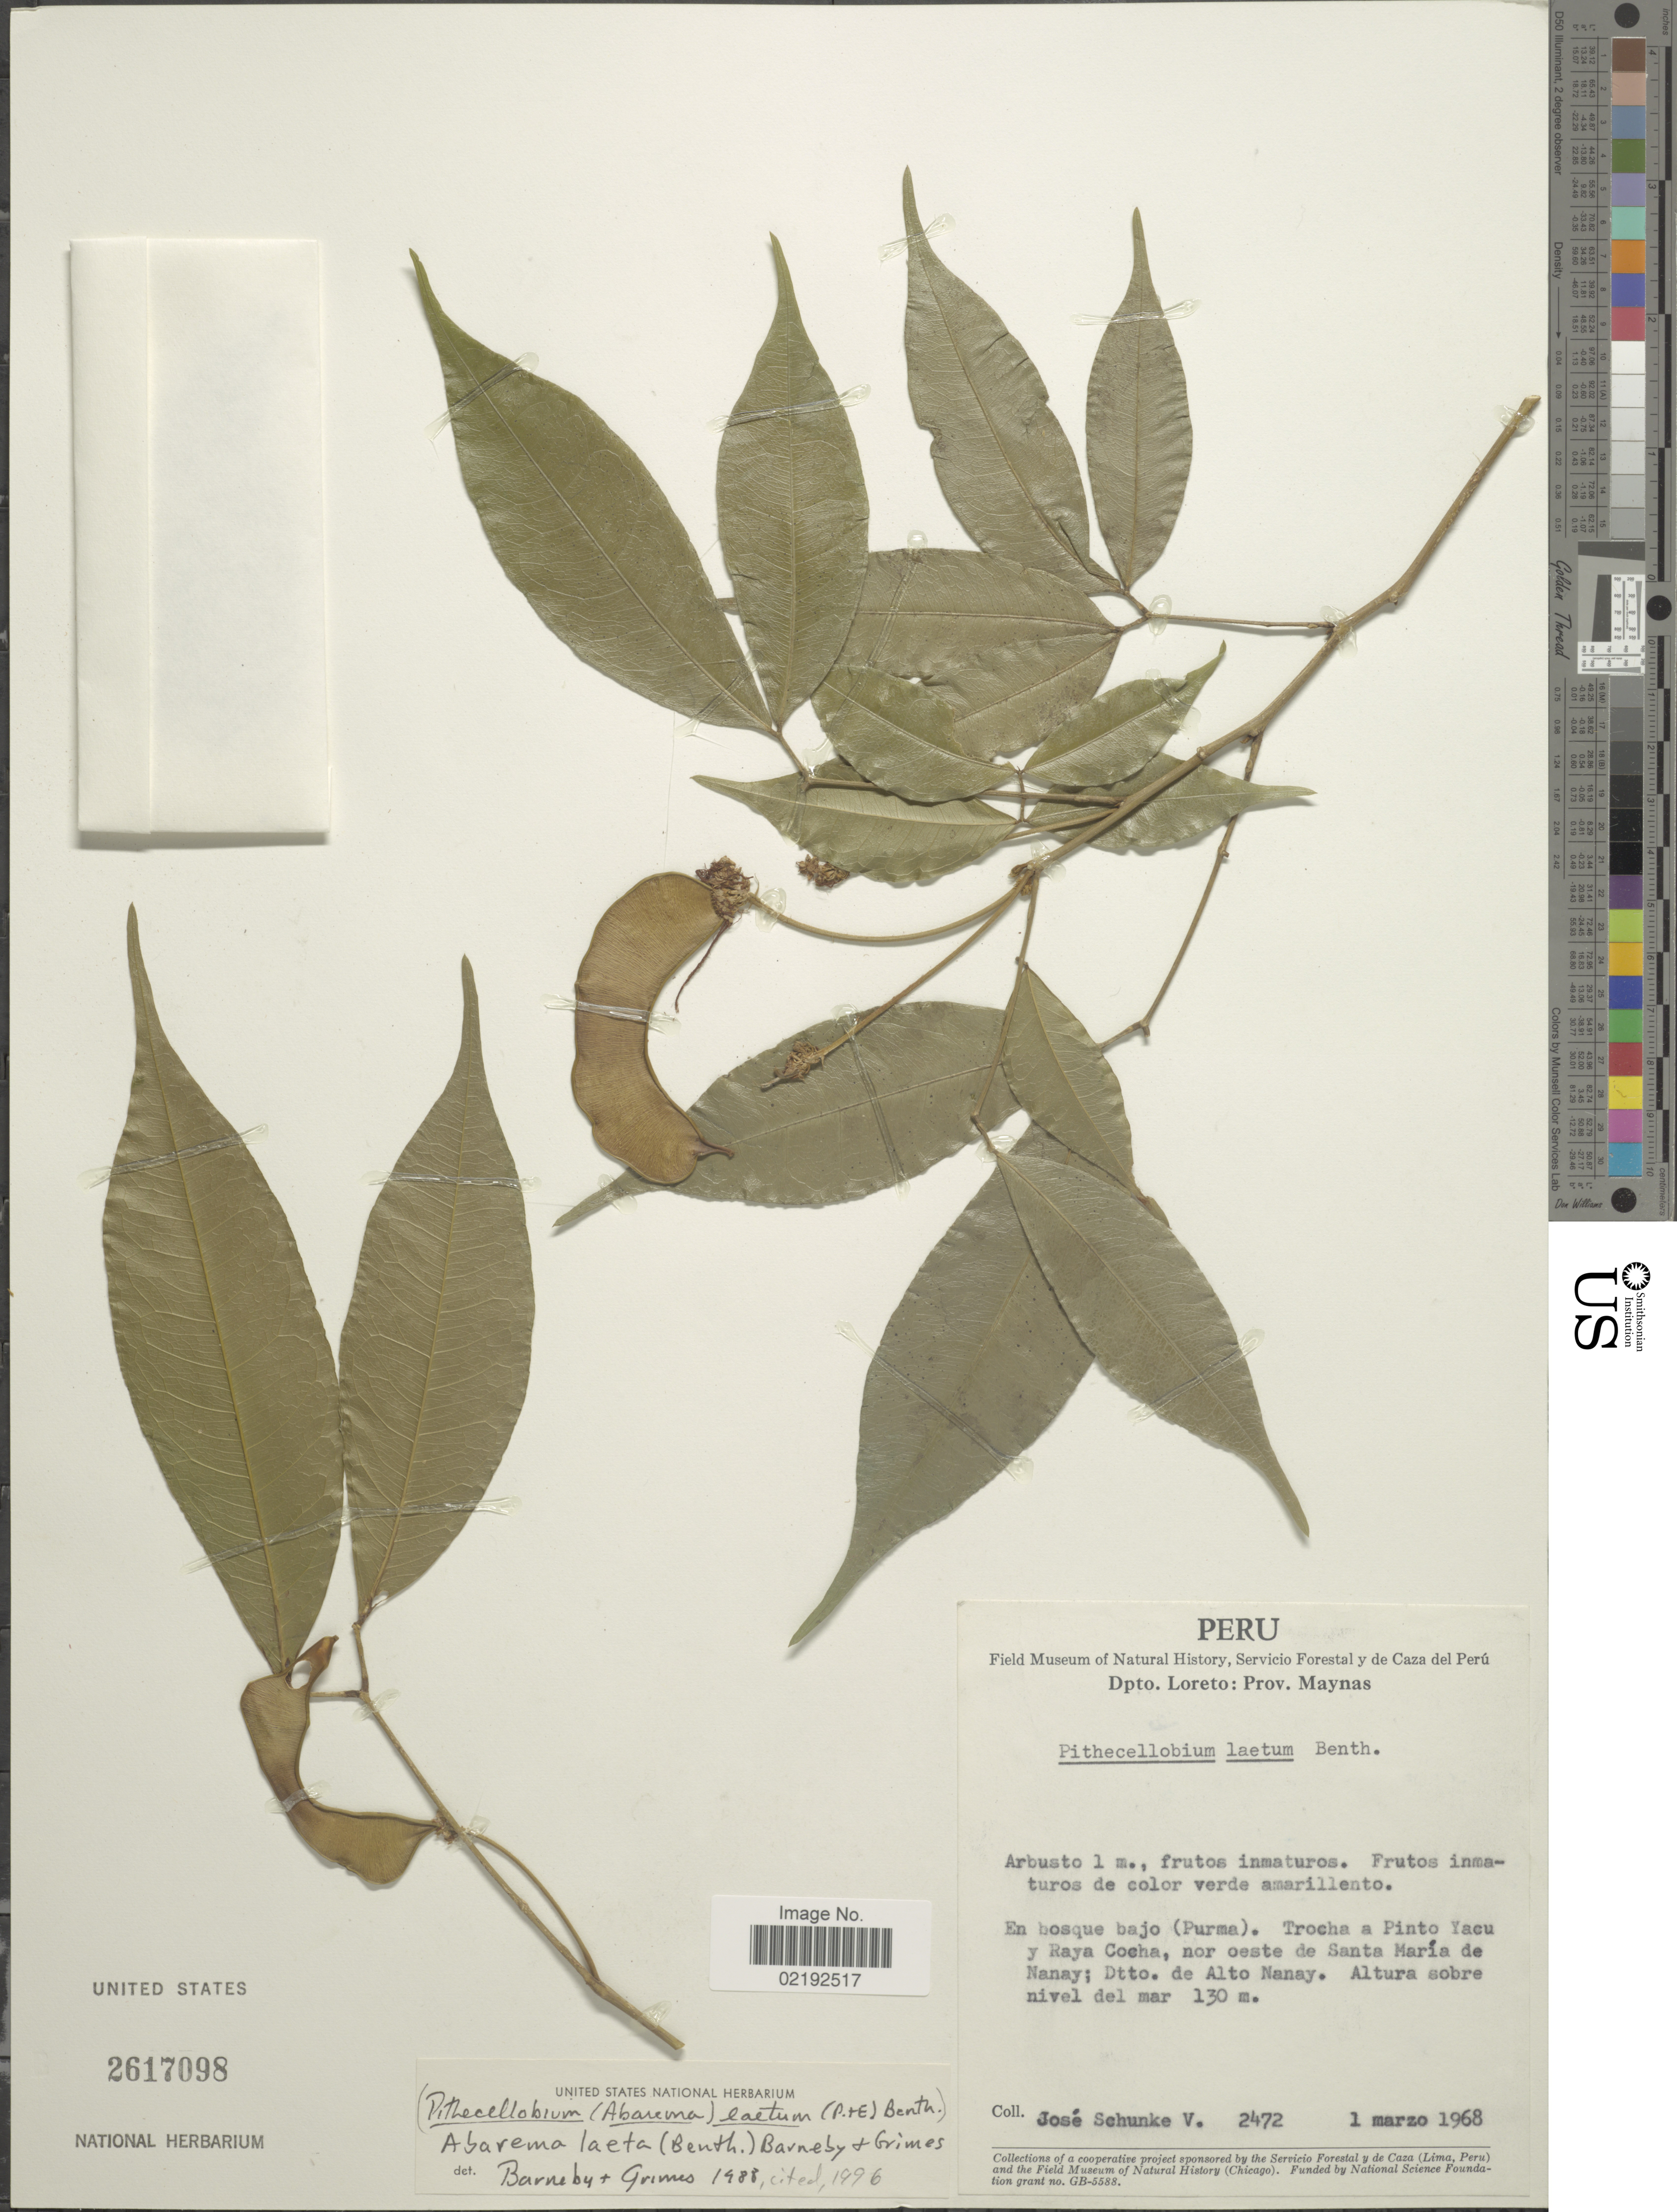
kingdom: Plantae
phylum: Tracheophyta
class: Magnoliopsida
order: Fabales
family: Fabaceae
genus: Abarema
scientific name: Abarema laeta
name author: (Benth.) Barneby & J.W. Grimes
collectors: J. Schunke Vigo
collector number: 2472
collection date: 1968-03-01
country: Peru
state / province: Loreto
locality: Prov. Maynas, en bosque bajo (Purma), Trocha a Pinto Yacu y Raya Cocha, nor oeste de Santa Maria de Nanay, Dtto. de Alto Nanay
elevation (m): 130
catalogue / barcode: US 2617098